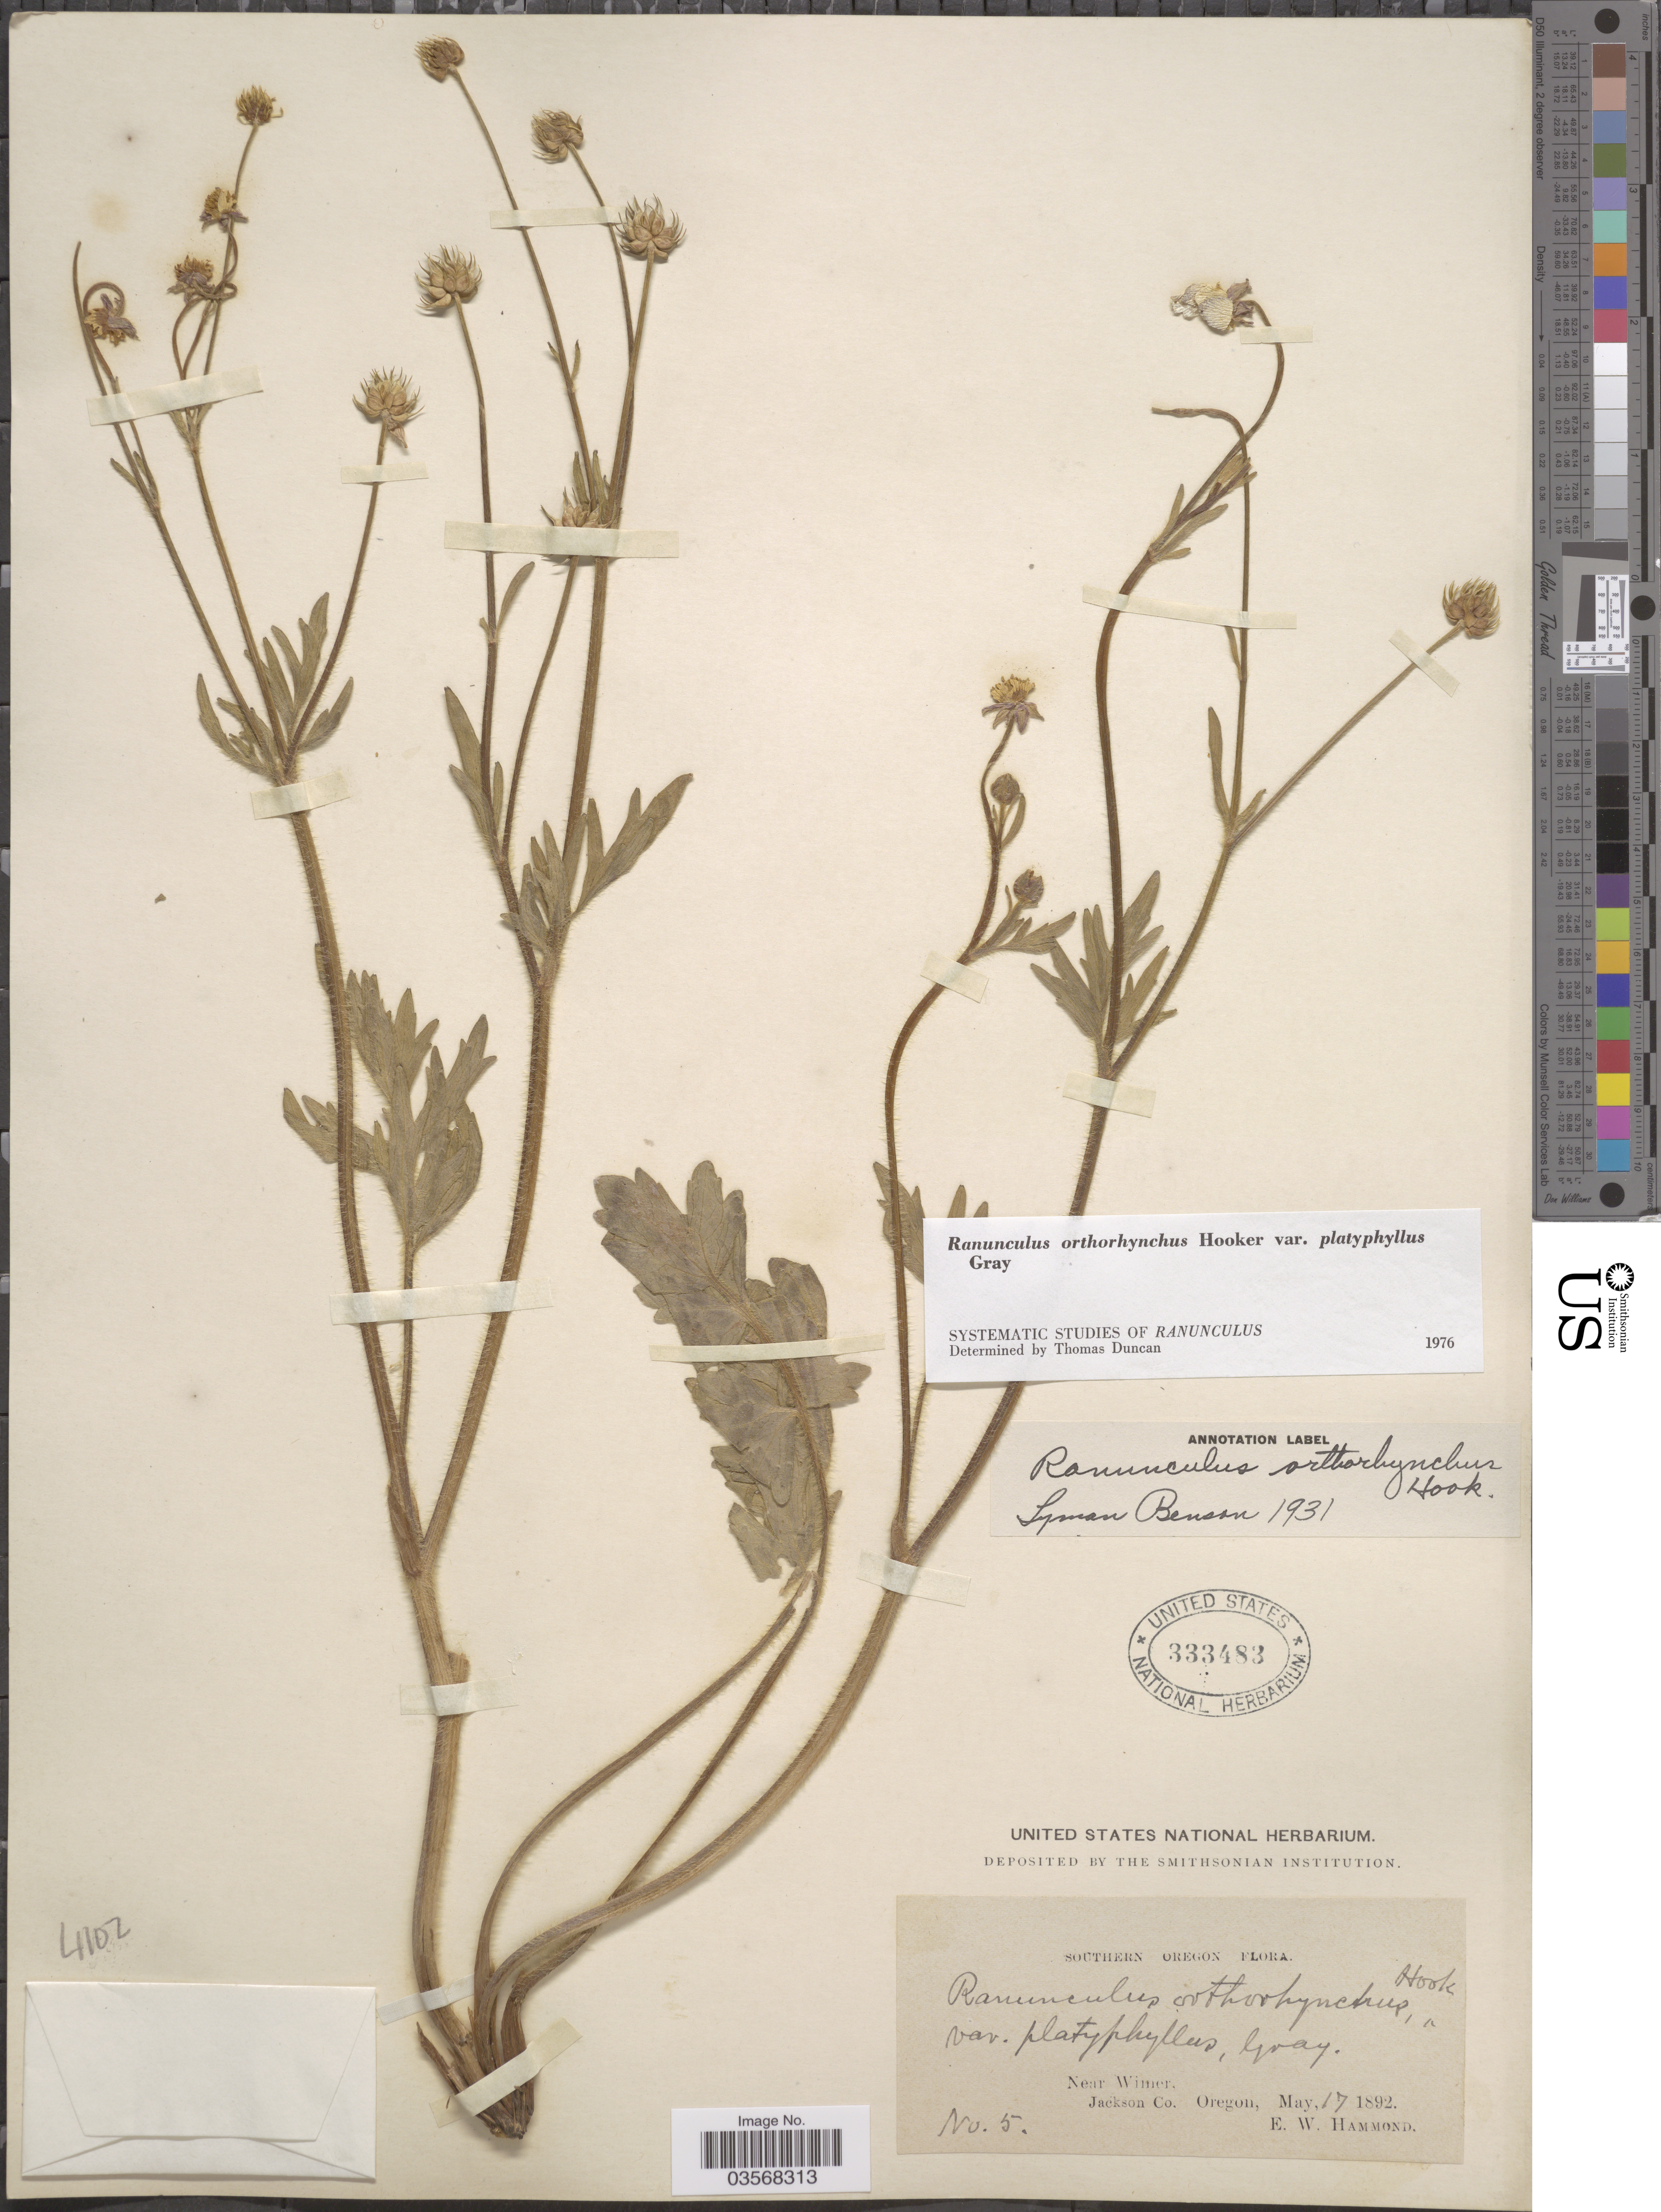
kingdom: Plantae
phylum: Tracheophyta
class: Magnoliopsida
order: Ranunculales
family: Ranunculaceae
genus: Ranunculus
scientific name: Ranunculus orthorhynchus var. platyphyllus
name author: A. Gray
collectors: E. Hammond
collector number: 5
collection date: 1892-05-17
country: United States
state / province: Oregon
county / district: Jackson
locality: Southern Oregon. Near Wimer, Jackson Co.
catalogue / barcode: US 333483